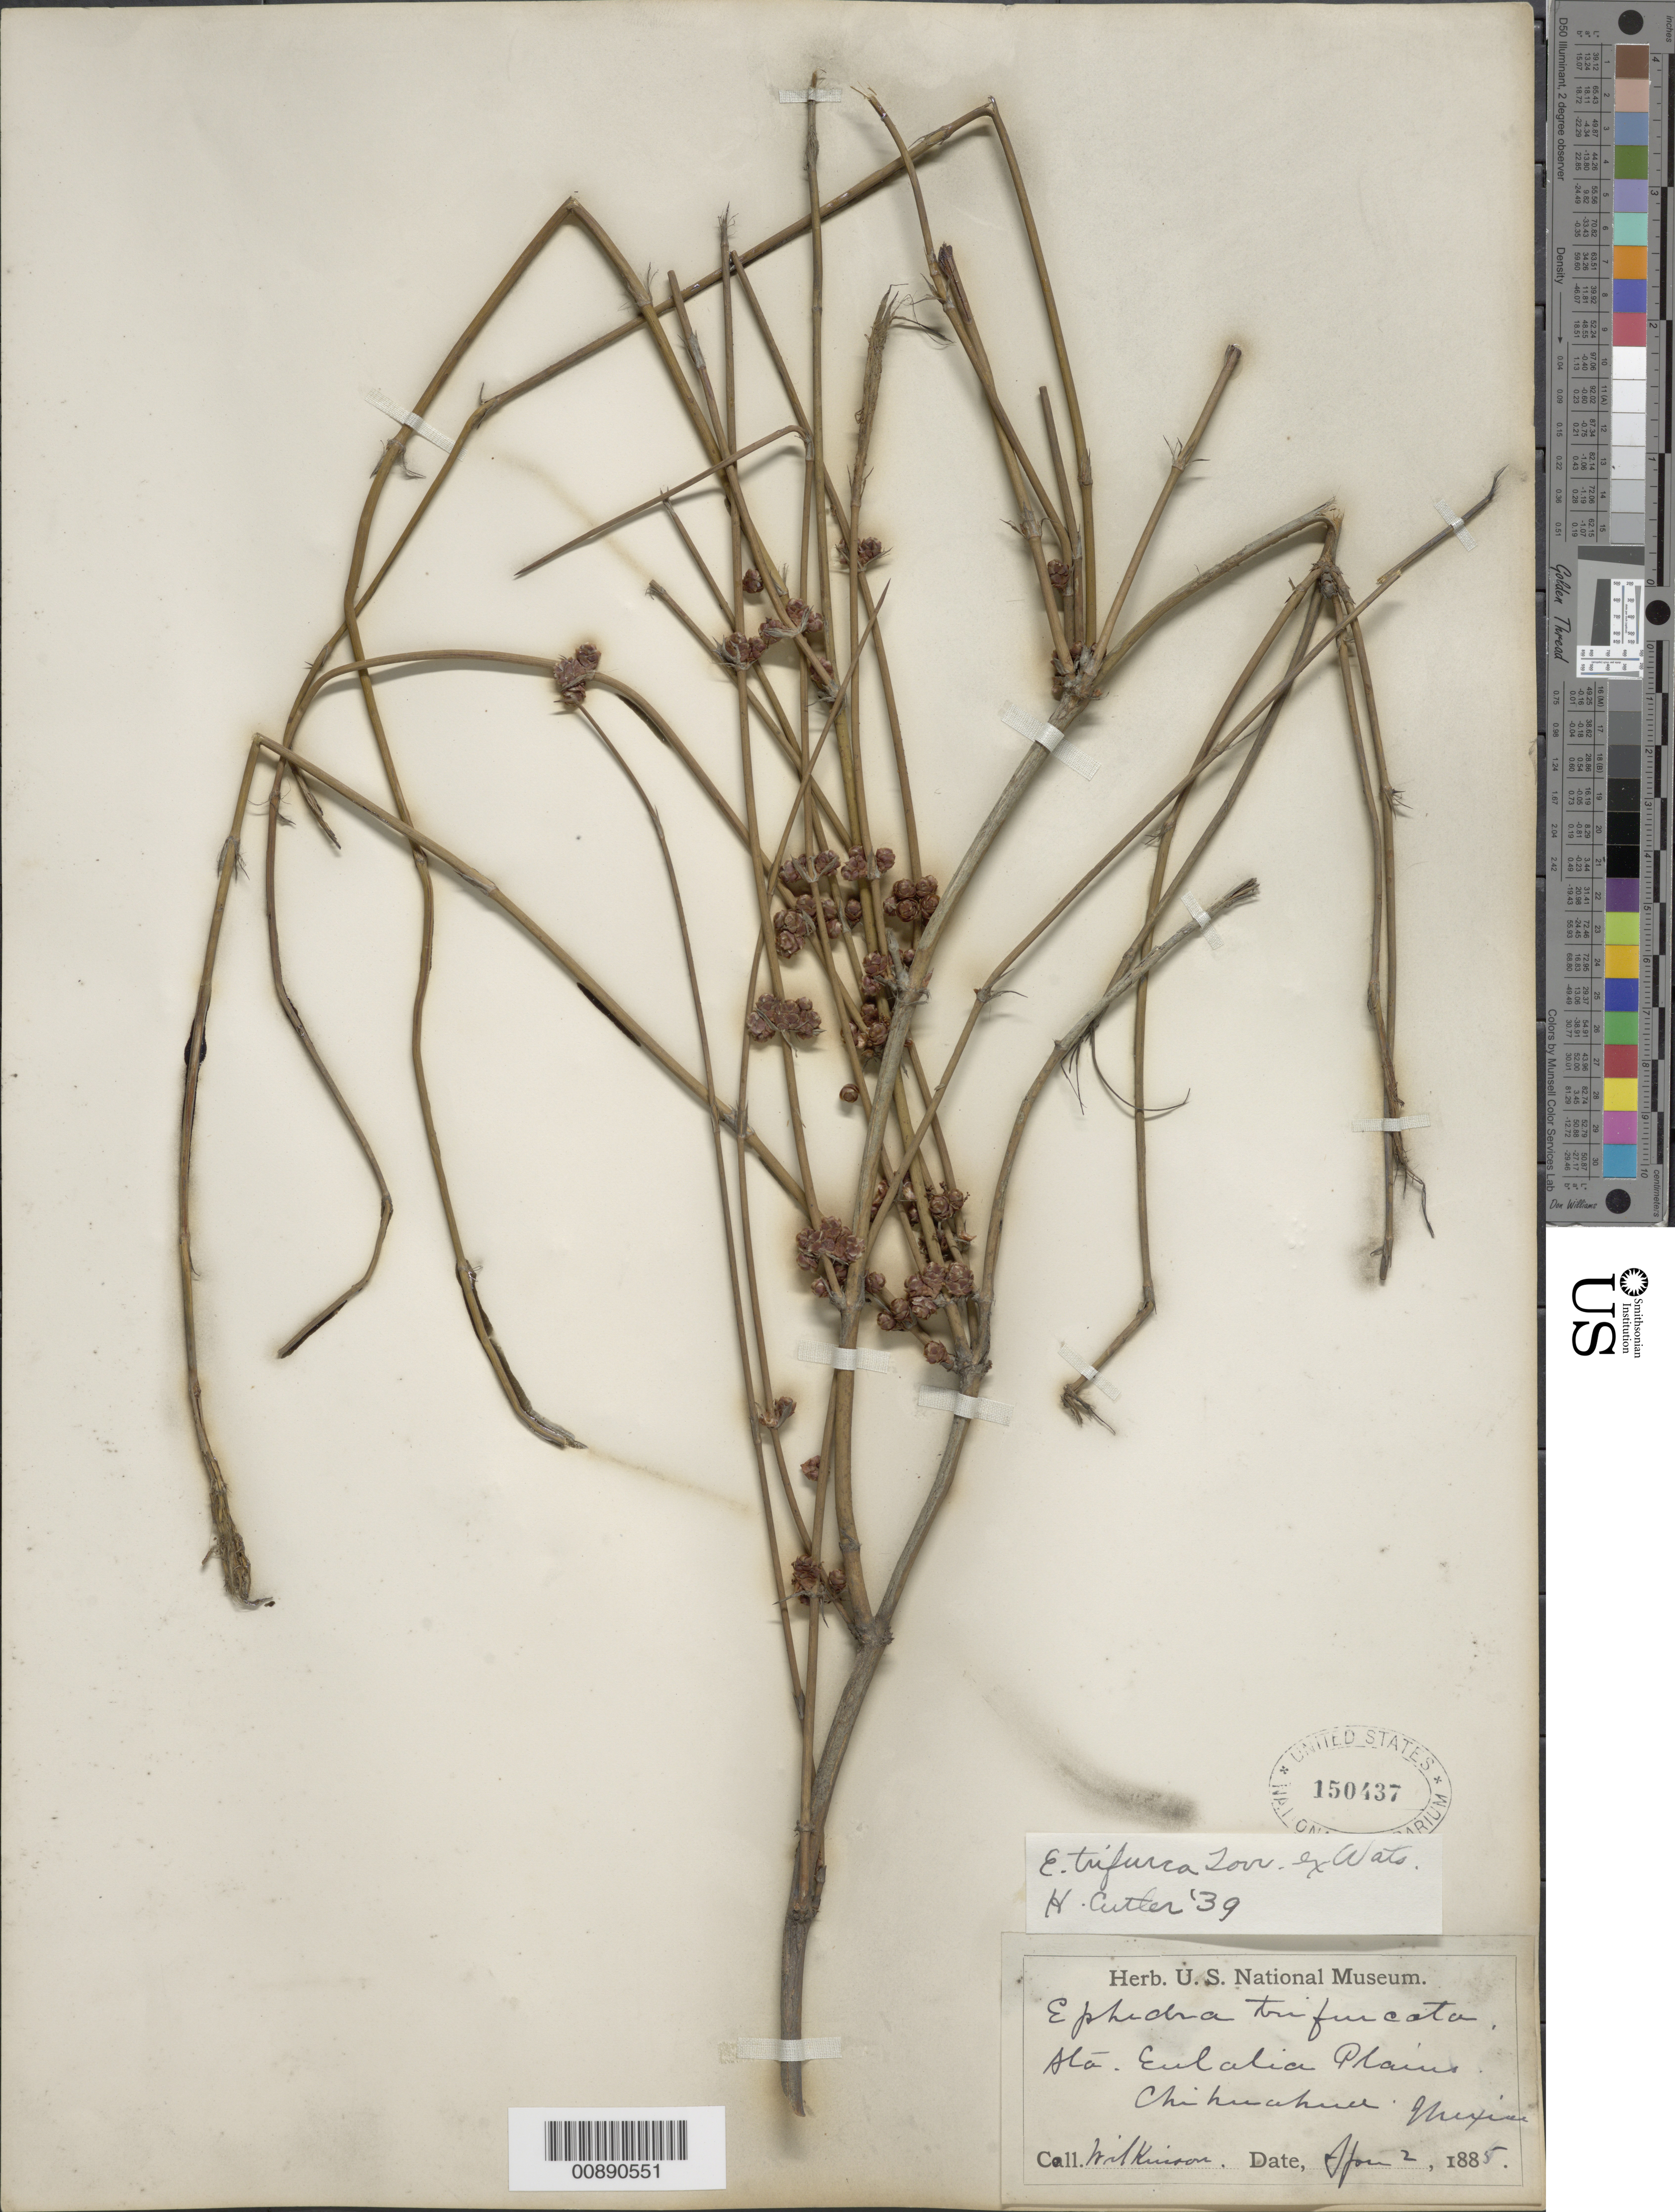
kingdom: Plantae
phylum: Tracheophyta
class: Gnetopsida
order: Ephedrales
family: Ephedraceae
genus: Ephedra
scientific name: Ephedra trifurca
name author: Torr. ex S. Watson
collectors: E. Wilkinson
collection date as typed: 02 Apr 1885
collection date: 1885-04-02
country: Mexico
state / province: Chihuahua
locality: Sta. Eulalia plains, Chihuahua.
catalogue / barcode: US 150437